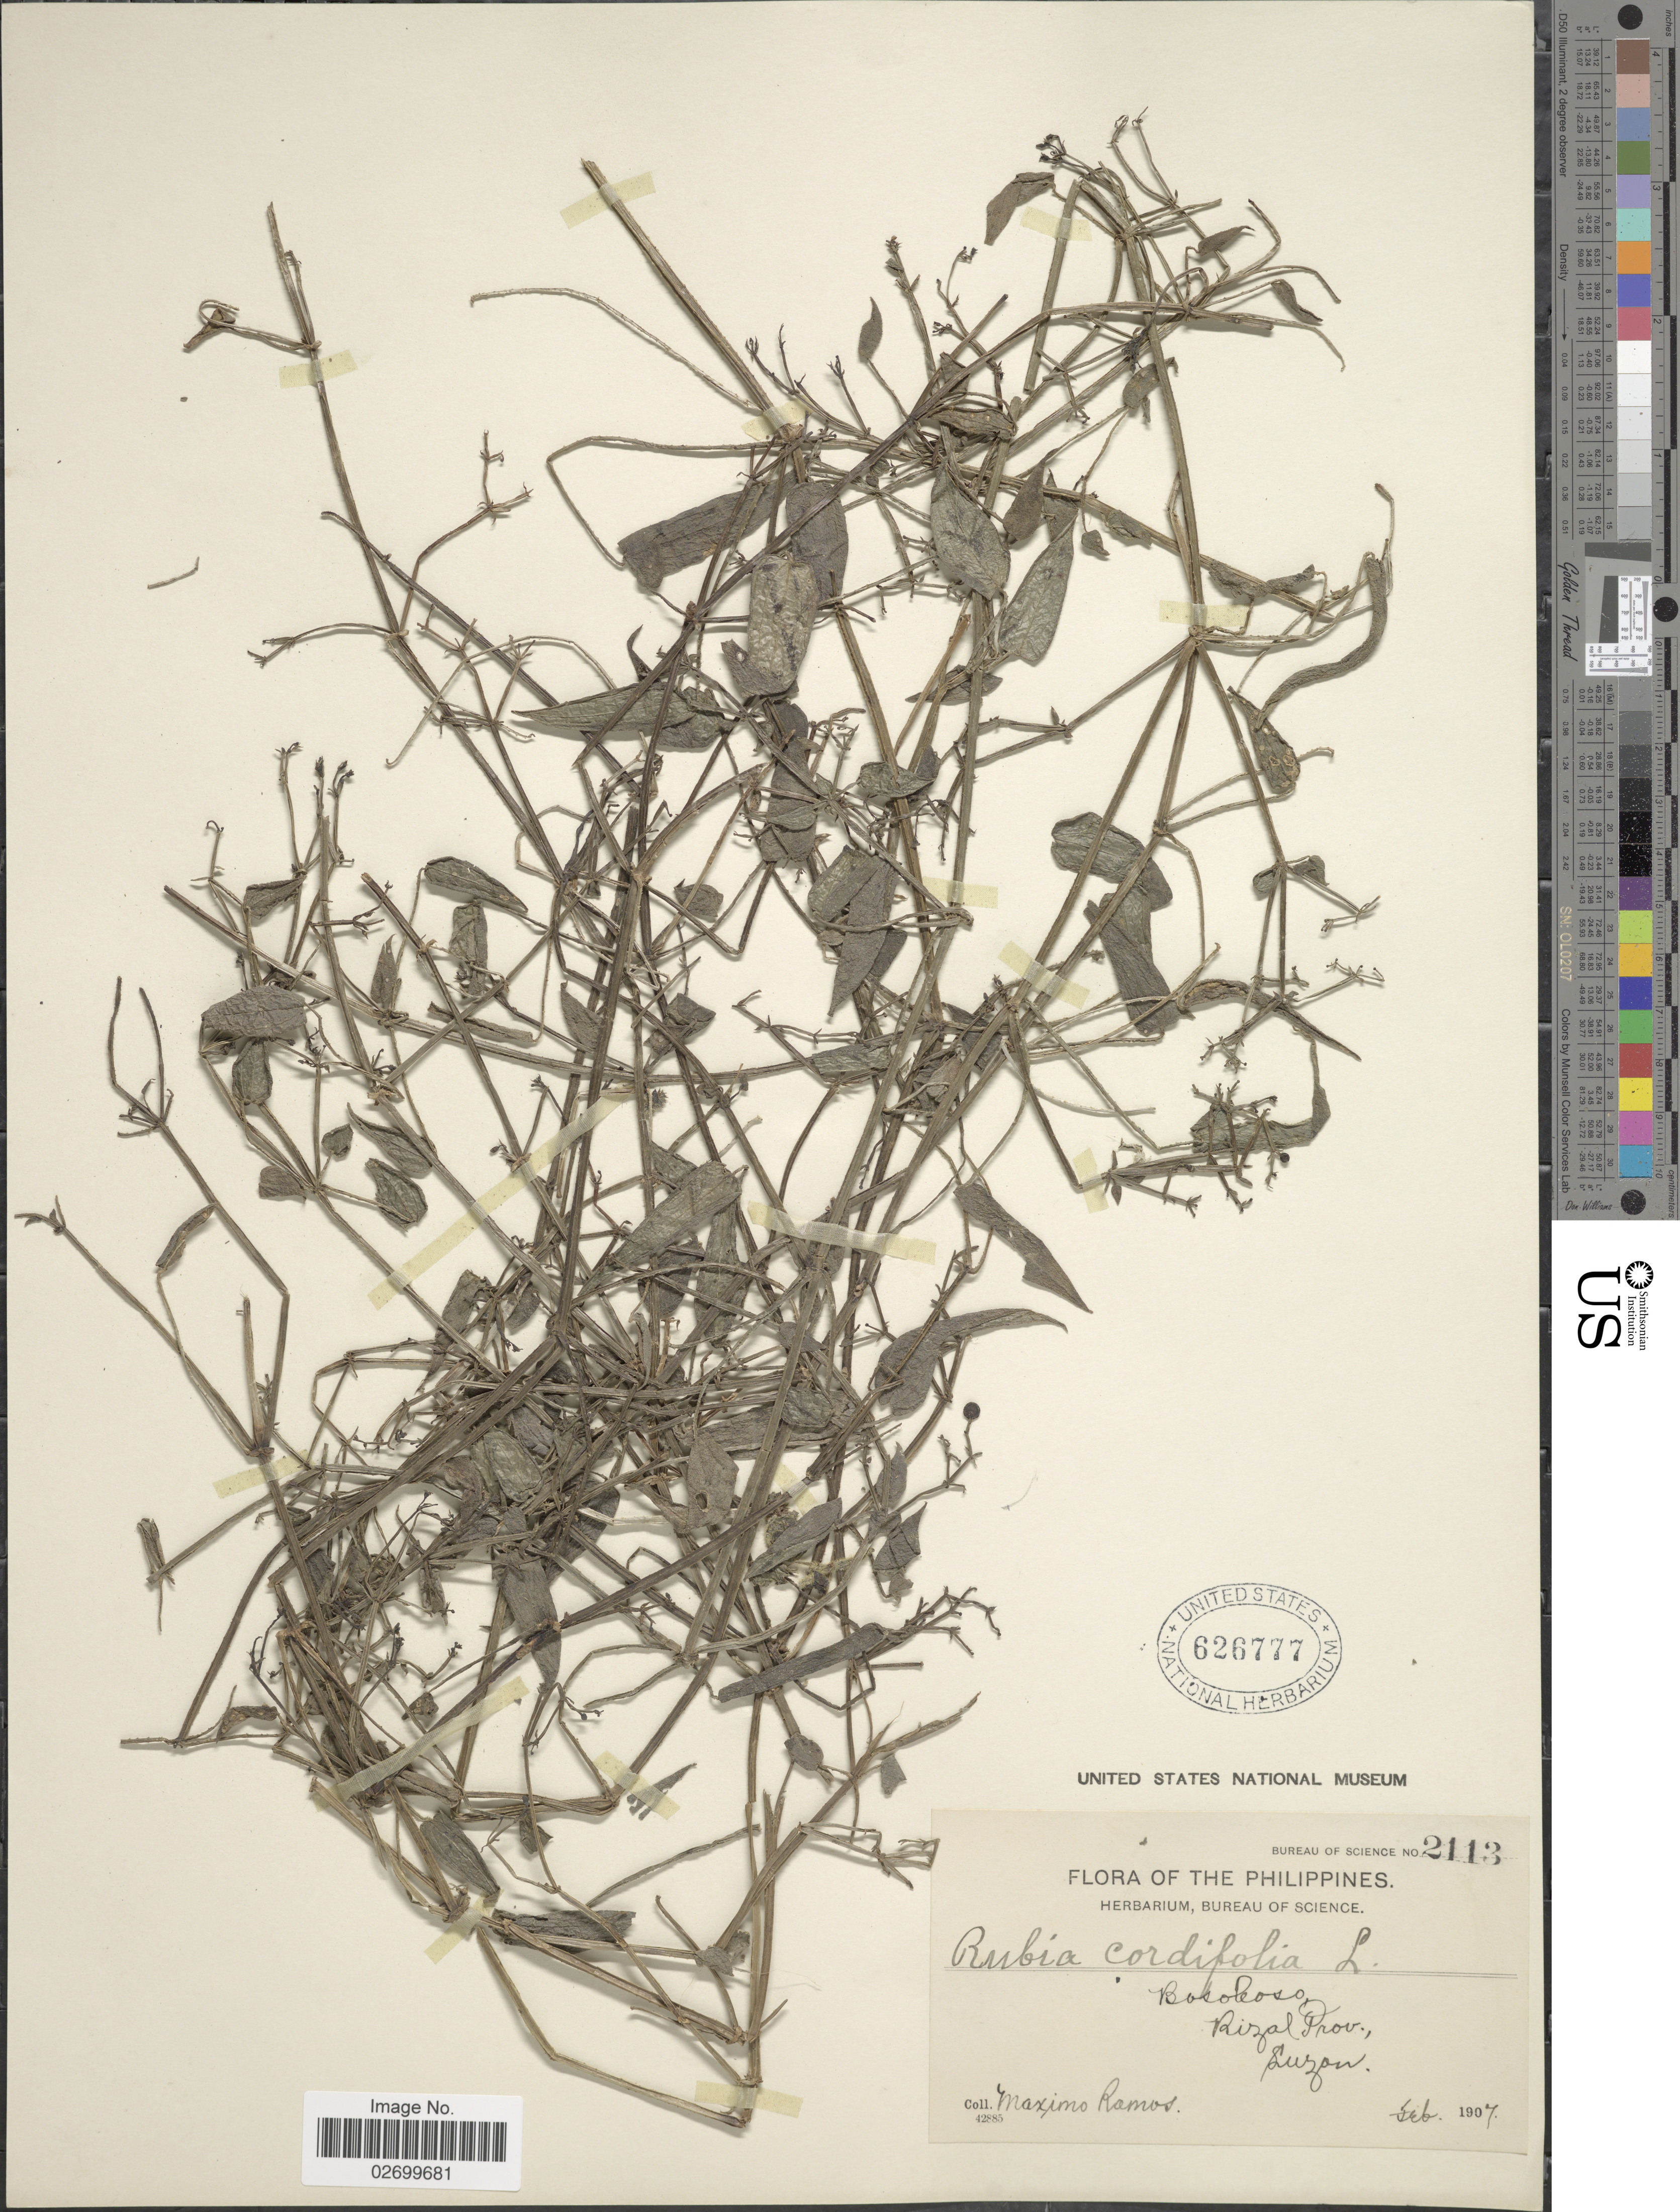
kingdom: Plantae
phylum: Tracheophyta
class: Magnoliopsida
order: Gentianales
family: Rubiaceae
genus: Rubia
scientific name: Rubia cordifolia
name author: L.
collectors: M. Ramos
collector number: Bureau of Science2113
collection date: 1907-02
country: Philippines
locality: Boso-boso. Rizal Prov., Luzon.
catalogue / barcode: US 626777